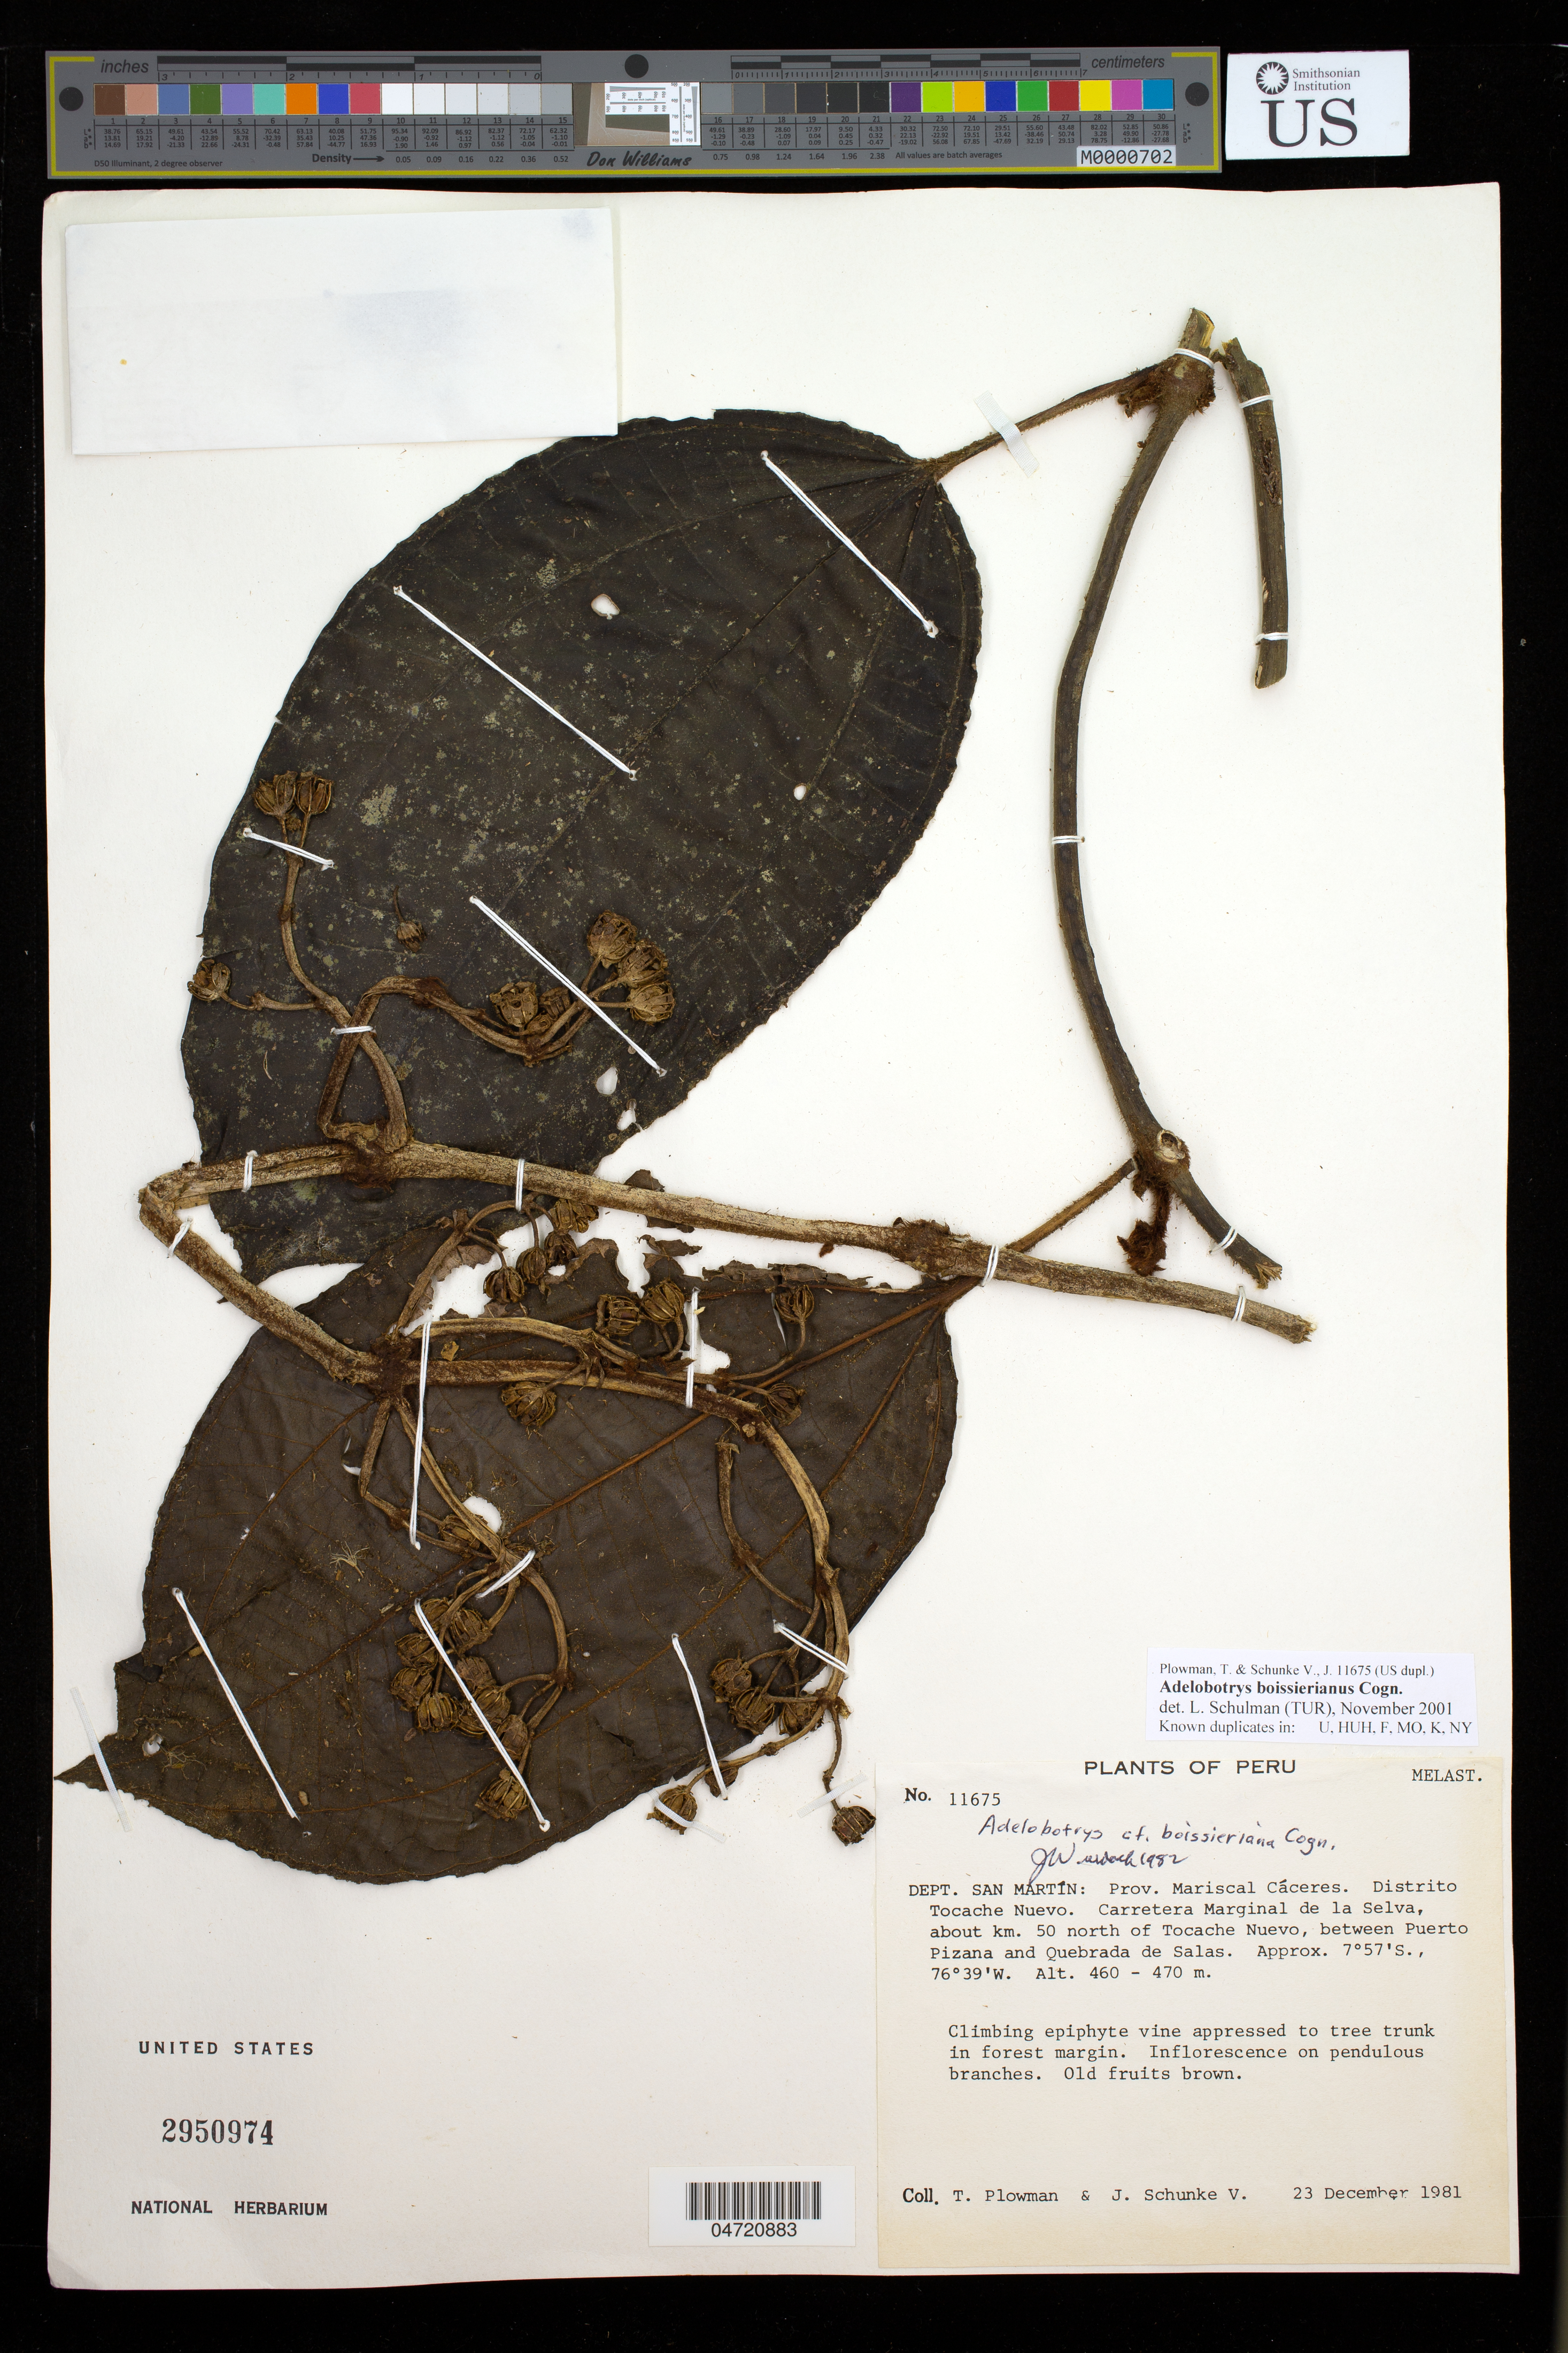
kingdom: Plantae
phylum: Tracheophyta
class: Magnoliopsida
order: Myrtales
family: Melastomataceae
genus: Adelobotrys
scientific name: Adelobotrys boissieriana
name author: Cogn.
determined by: Schulman, Leif, (TUR), University of Turku (FINLAND)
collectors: T. Plowman & J. Schunke Vigo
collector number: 11675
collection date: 1981-12-23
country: Peru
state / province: San Martín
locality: Dept. San Martín: Prov. Mariscal Cáceres. Distrito Tocache Nuevo. Carretera Marginal de la Selva, about km. 50 north of Tocache Nuevo, between Puerto Pizana and Quebrada de Salas.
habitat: In forest margin.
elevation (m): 460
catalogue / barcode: US 2950974